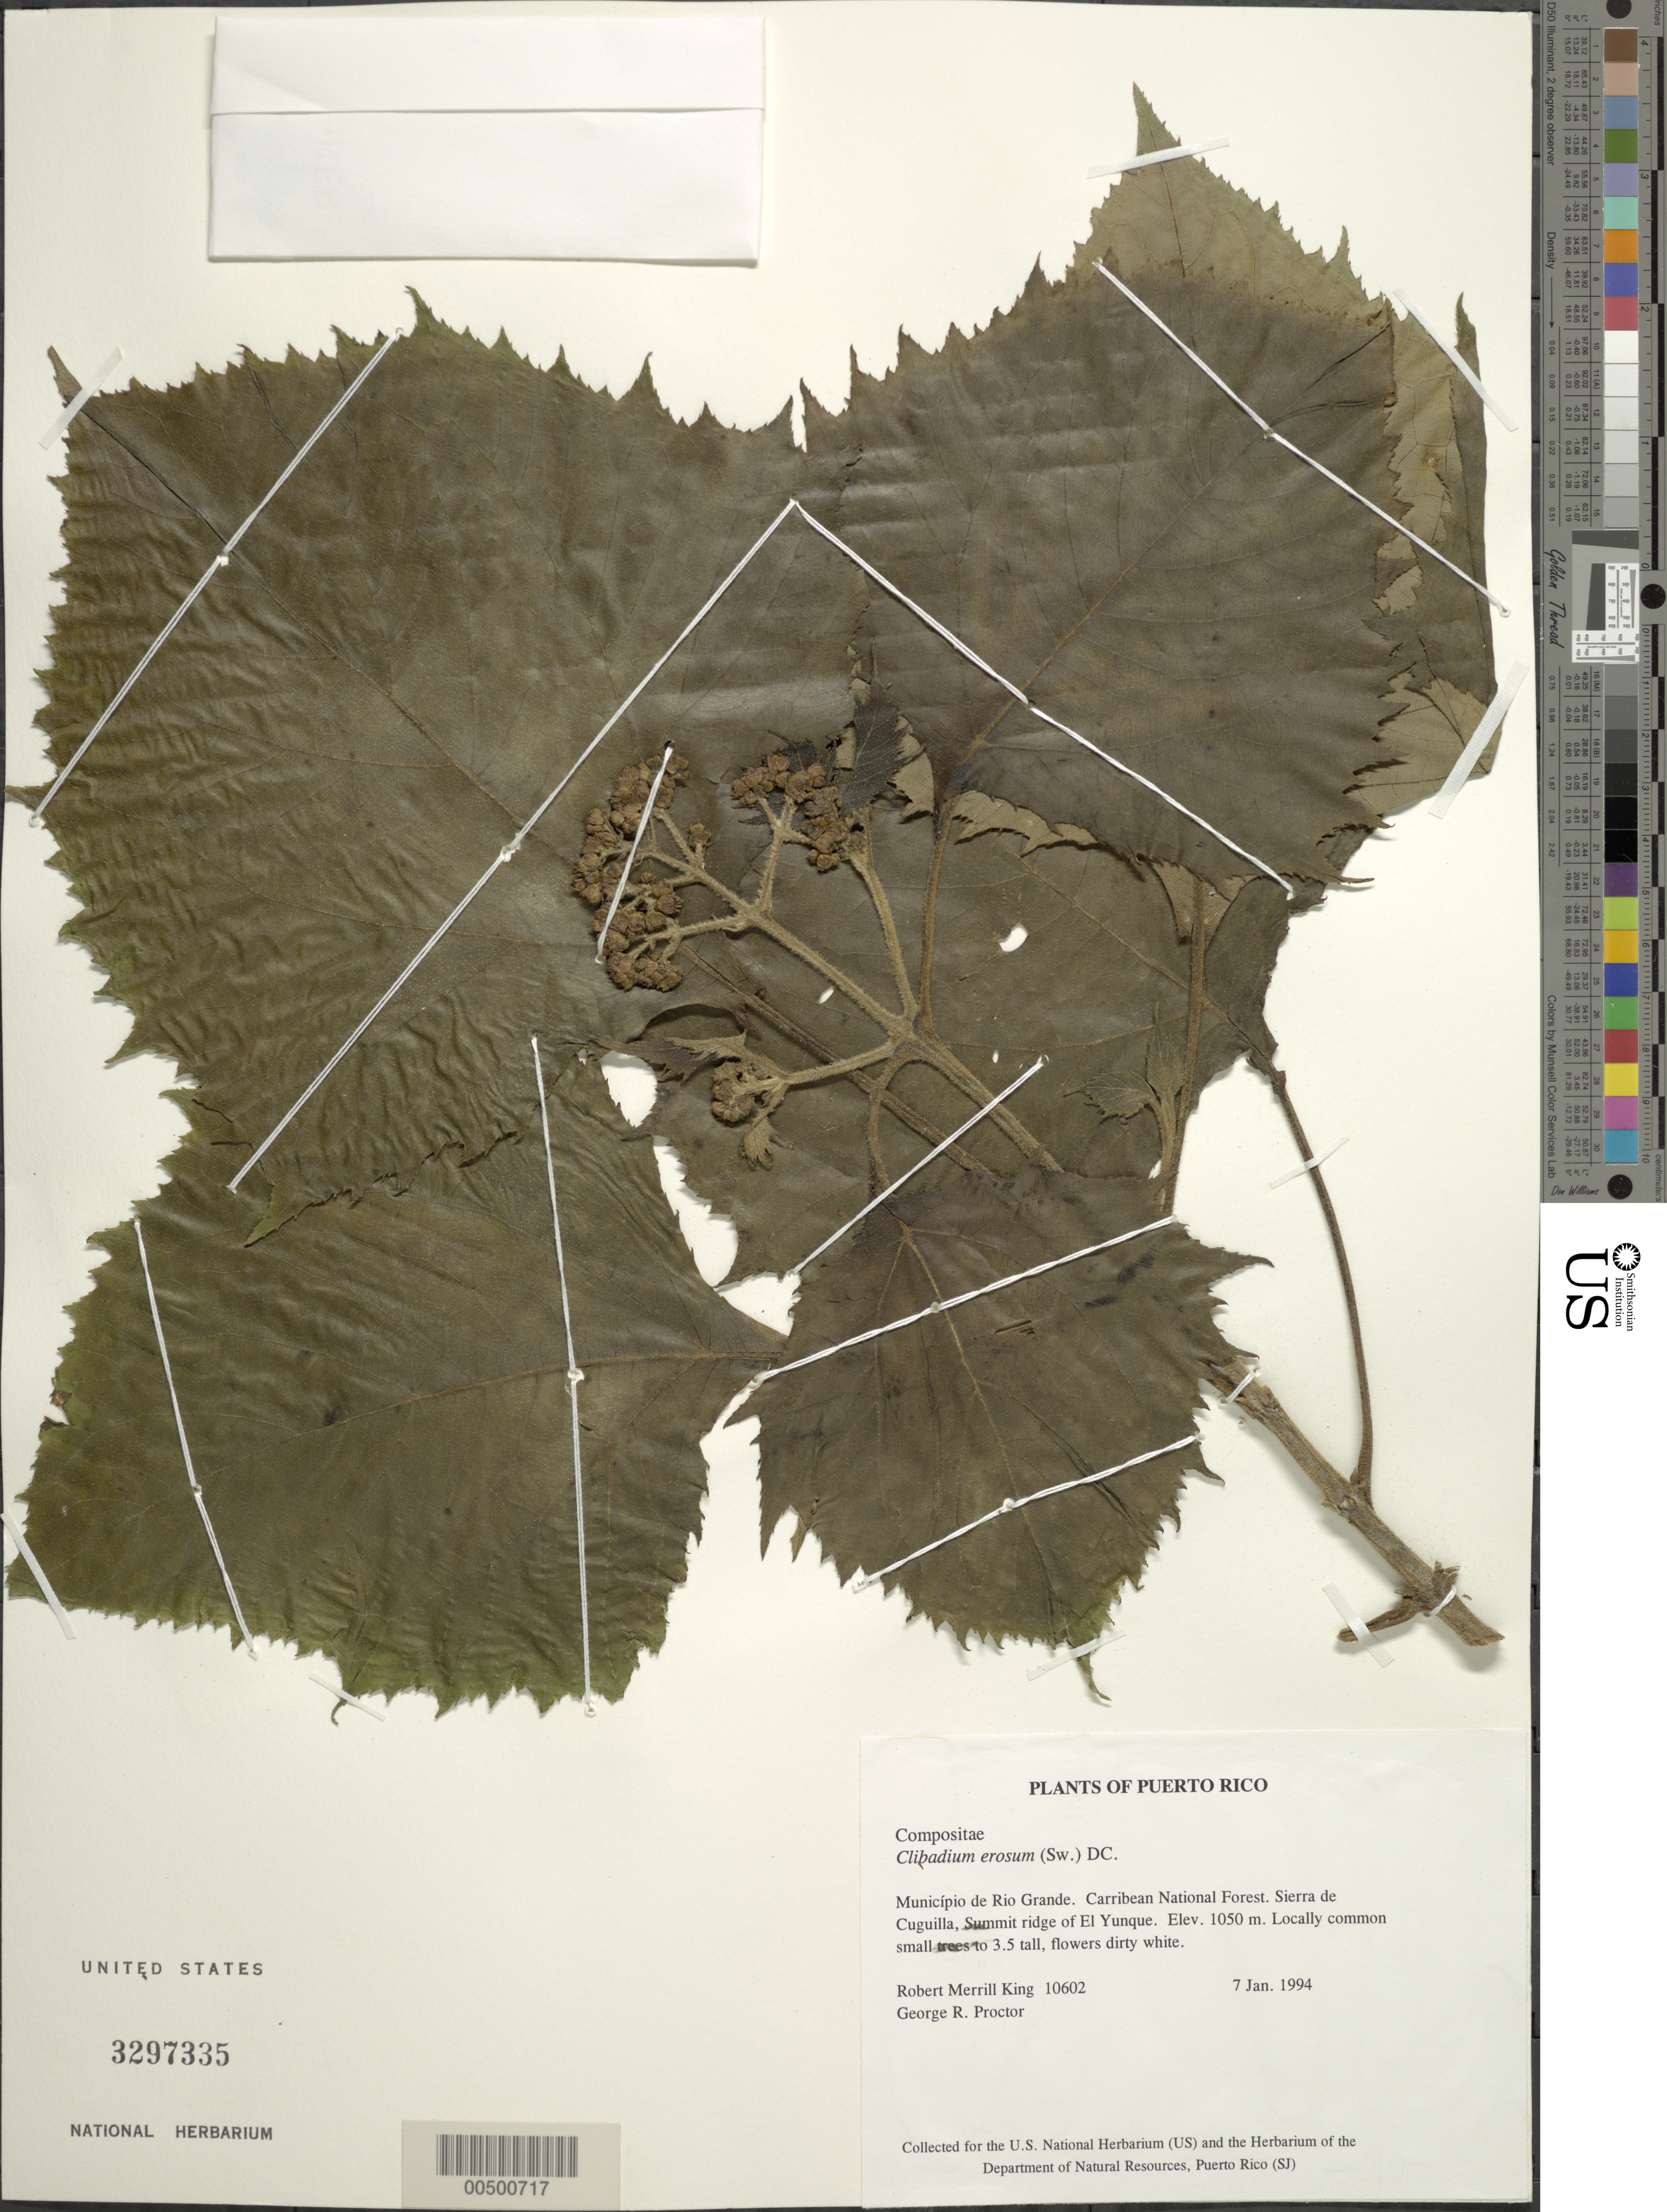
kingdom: Plantae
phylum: Tracheophyta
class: Magnoliopsida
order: Asterales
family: Asteraceae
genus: Clibadium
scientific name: Clibadium erosum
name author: (Sw.) DC.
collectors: R. M. King & G. Proctor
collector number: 10602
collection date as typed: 07 Jan 1994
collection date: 1994-01-07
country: Puerto Rico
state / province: Rio Grande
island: Greater Antilles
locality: Caribbean National Forest. Sierra de Cuguilla, Summit ridge of El Yunque, Rio Grande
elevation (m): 1050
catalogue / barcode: US 3297335